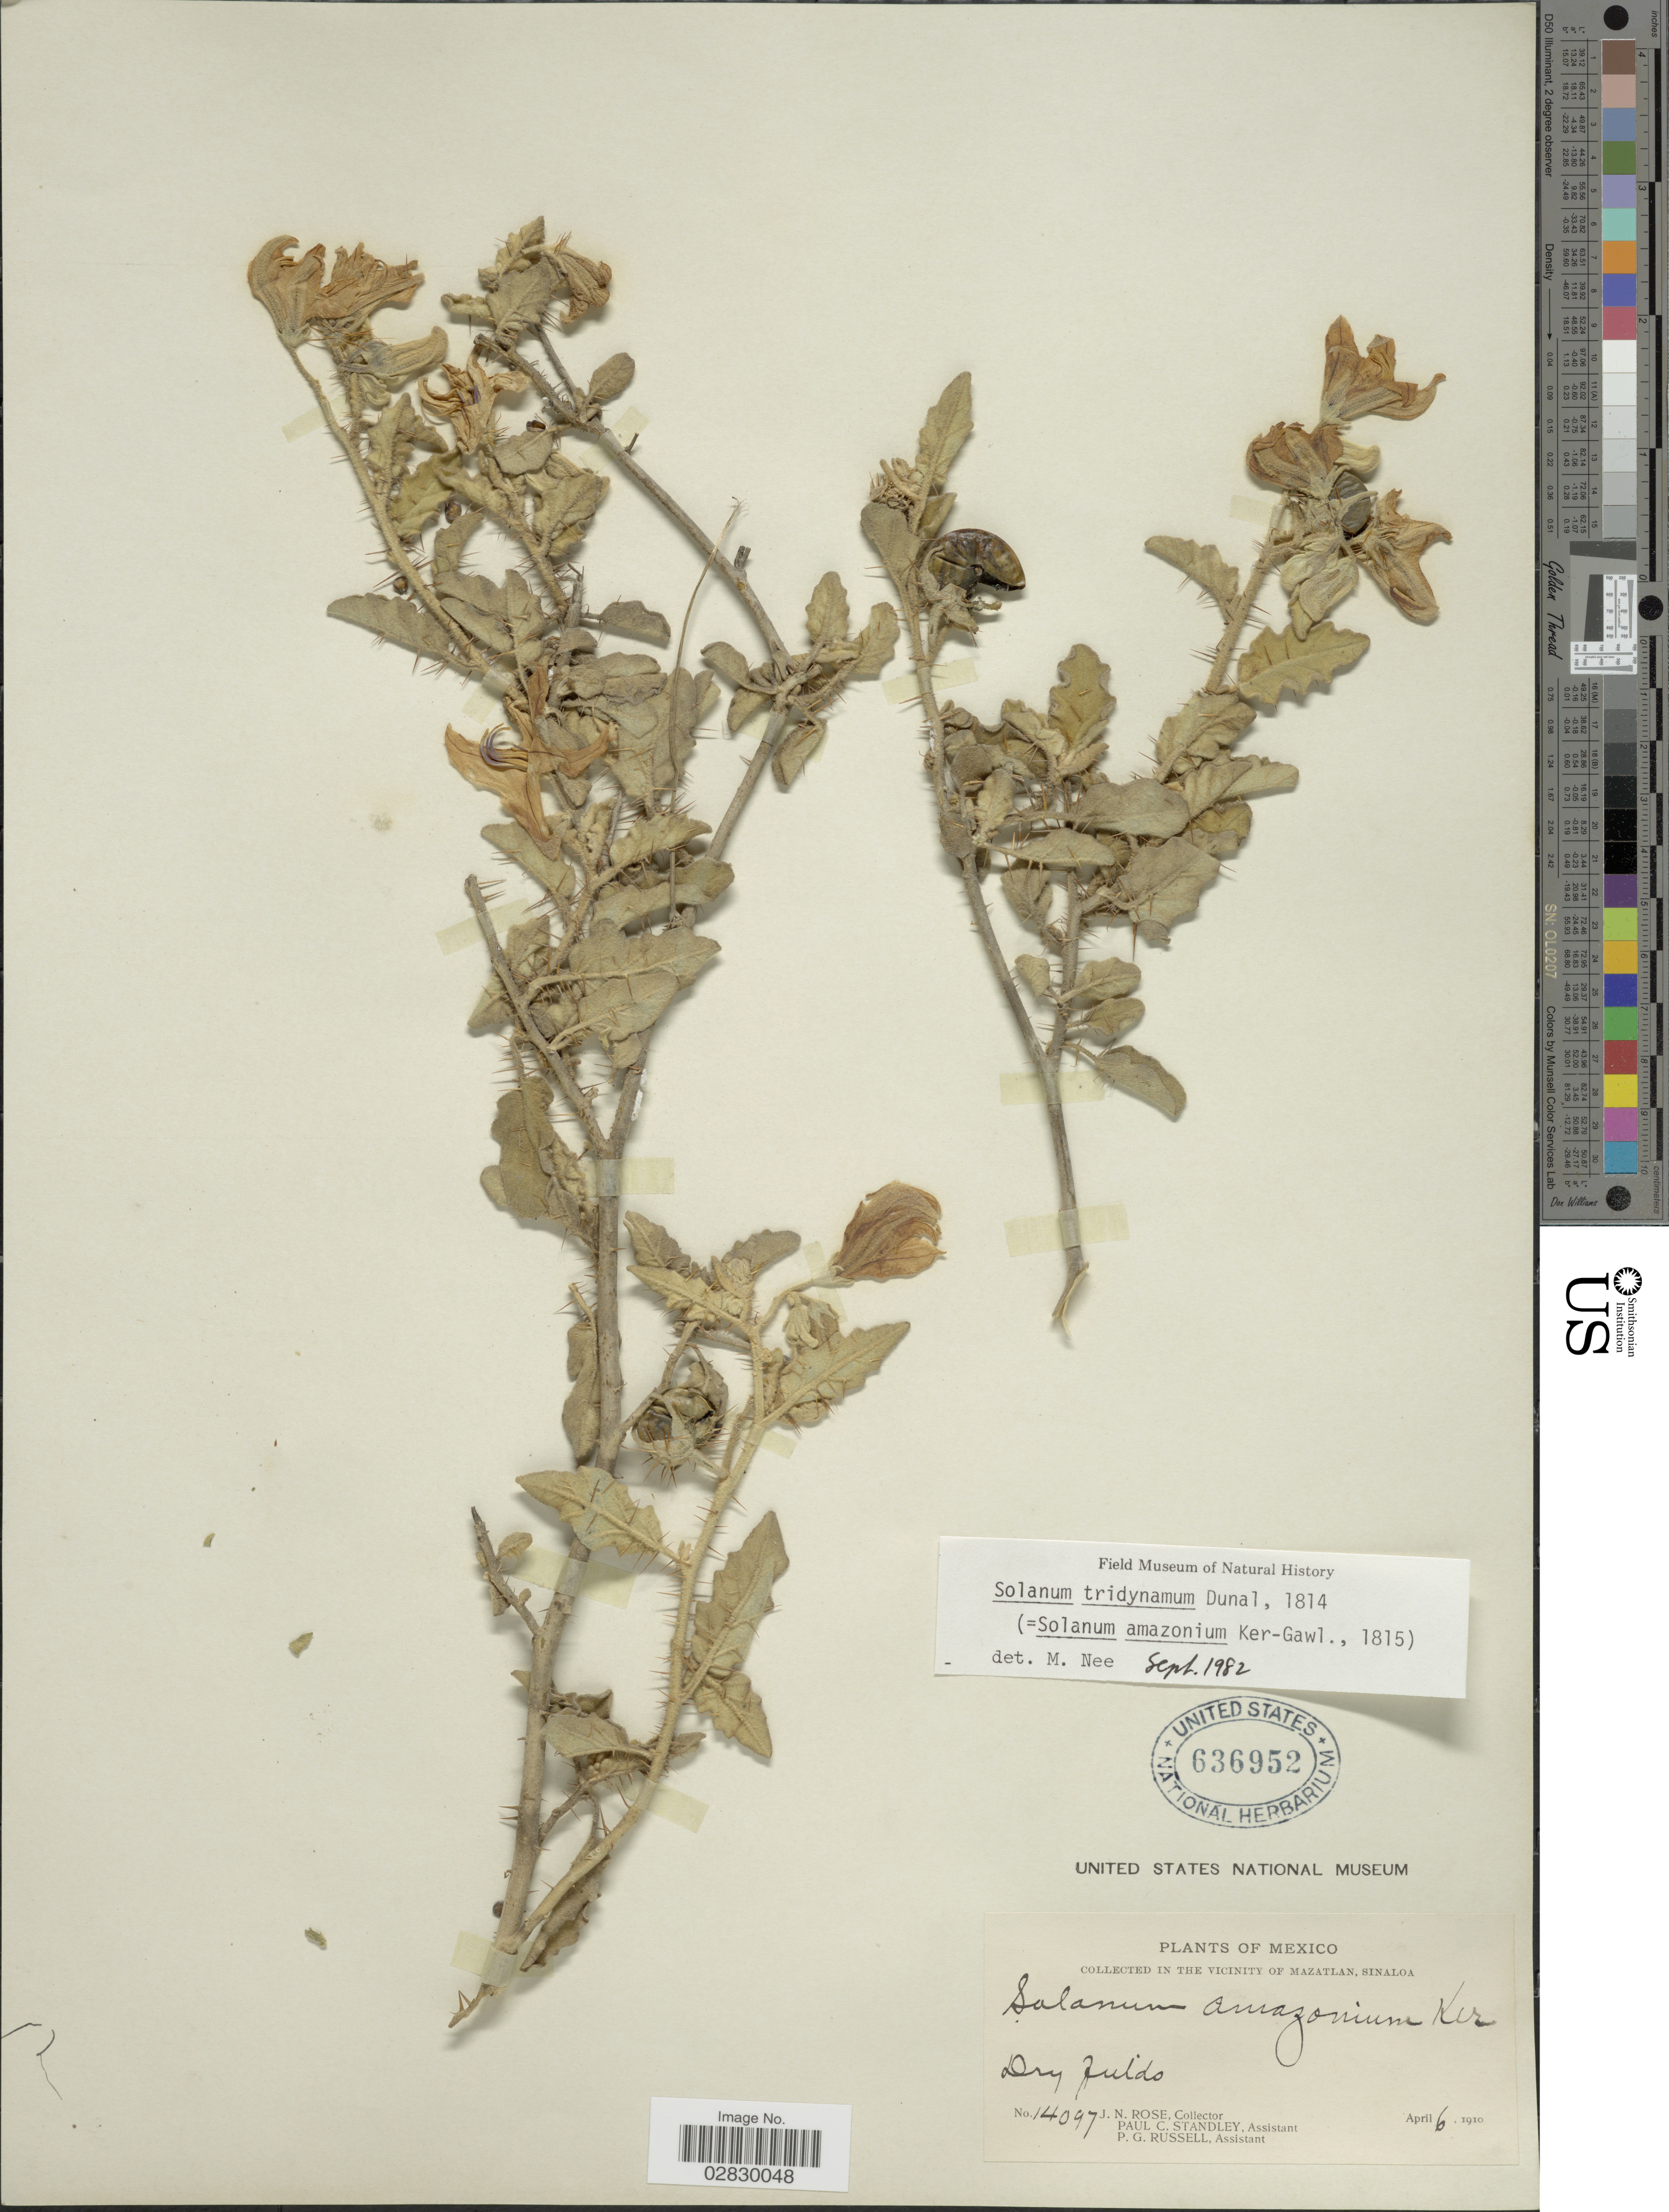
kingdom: Plantae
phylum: Tracheophyta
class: Magnoliopsida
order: Solanales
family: Solanaceae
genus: Solanum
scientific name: Solanum houstonii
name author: Dunal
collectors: J. N. Rose, P. C. Standley & P. G. Russell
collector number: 14097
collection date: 1910-04-06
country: Mexico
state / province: Sinaloa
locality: In the vicinity of Mazatlan.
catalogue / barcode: US 636952